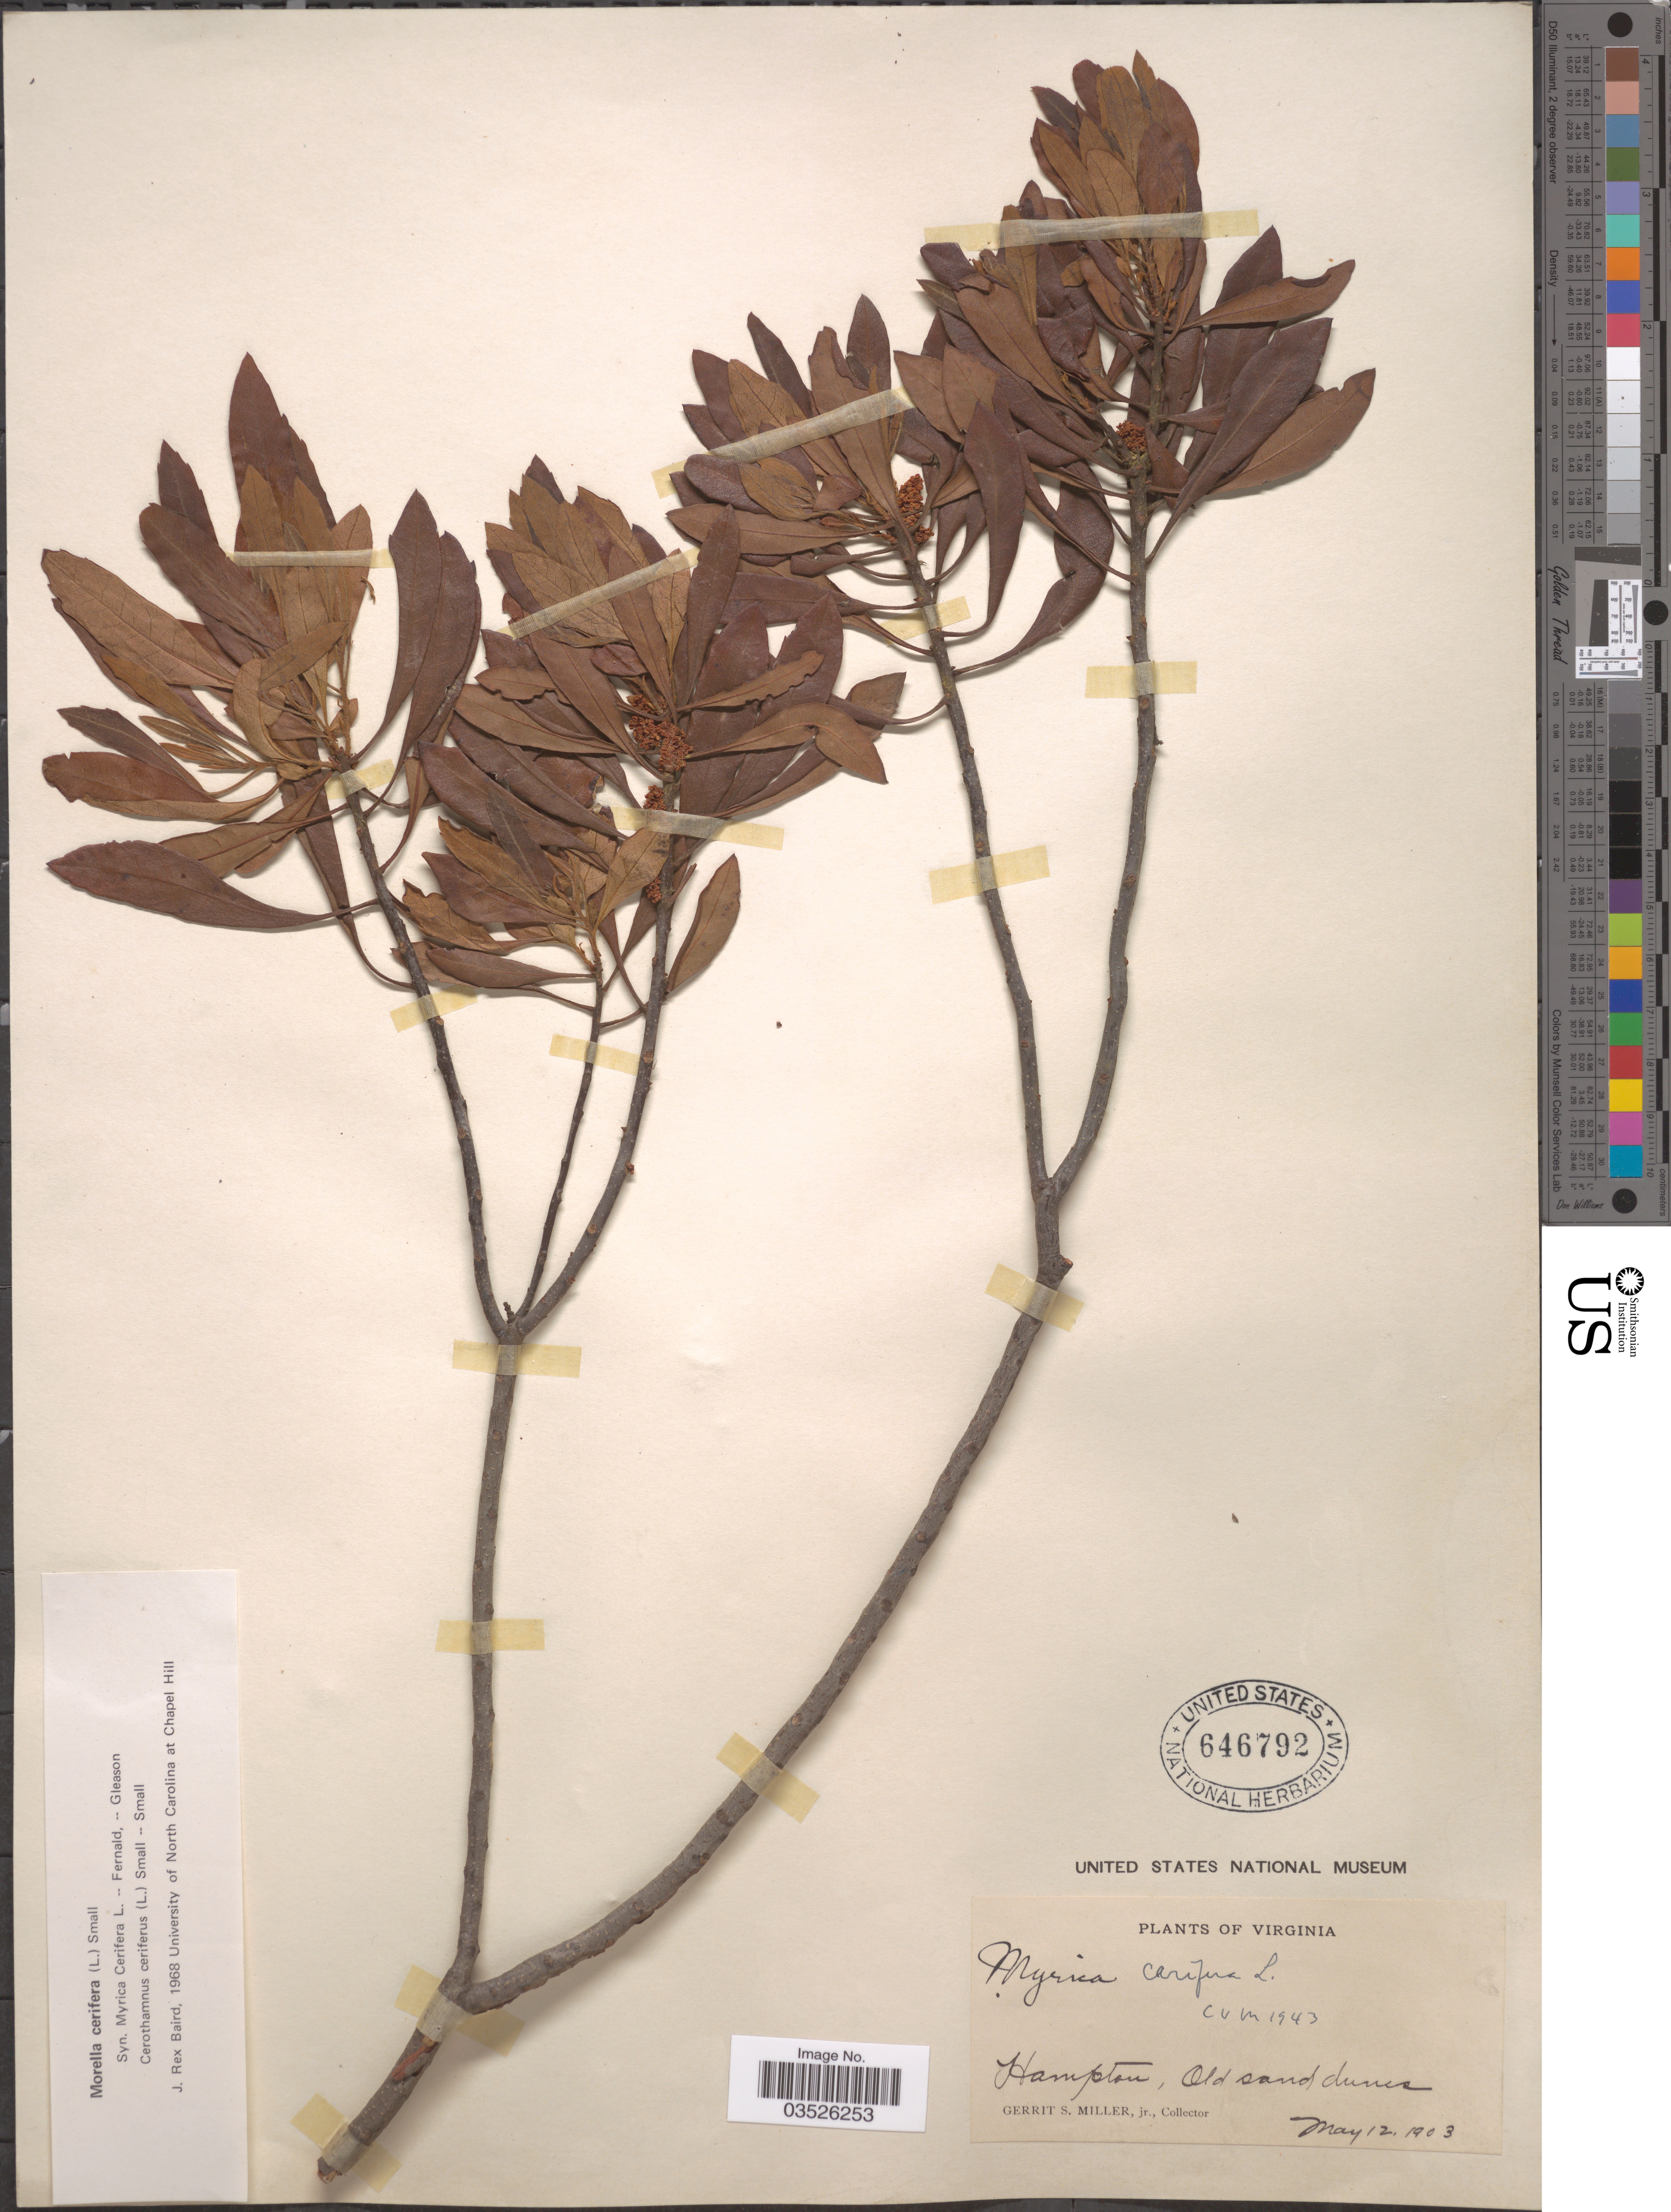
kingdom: Plantae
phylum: Tracheophyta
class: Magnoliopsida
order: Fagales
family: Myricaceae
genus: Morella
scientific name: Morella cerifera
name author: (L.) Small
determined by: Baird, James Rex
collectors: G. S. Miller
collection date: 1903-05-12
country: United States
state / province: Virginia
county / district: City of Hampton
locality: Hampton, Old sand dunes.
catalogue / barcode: US 646792